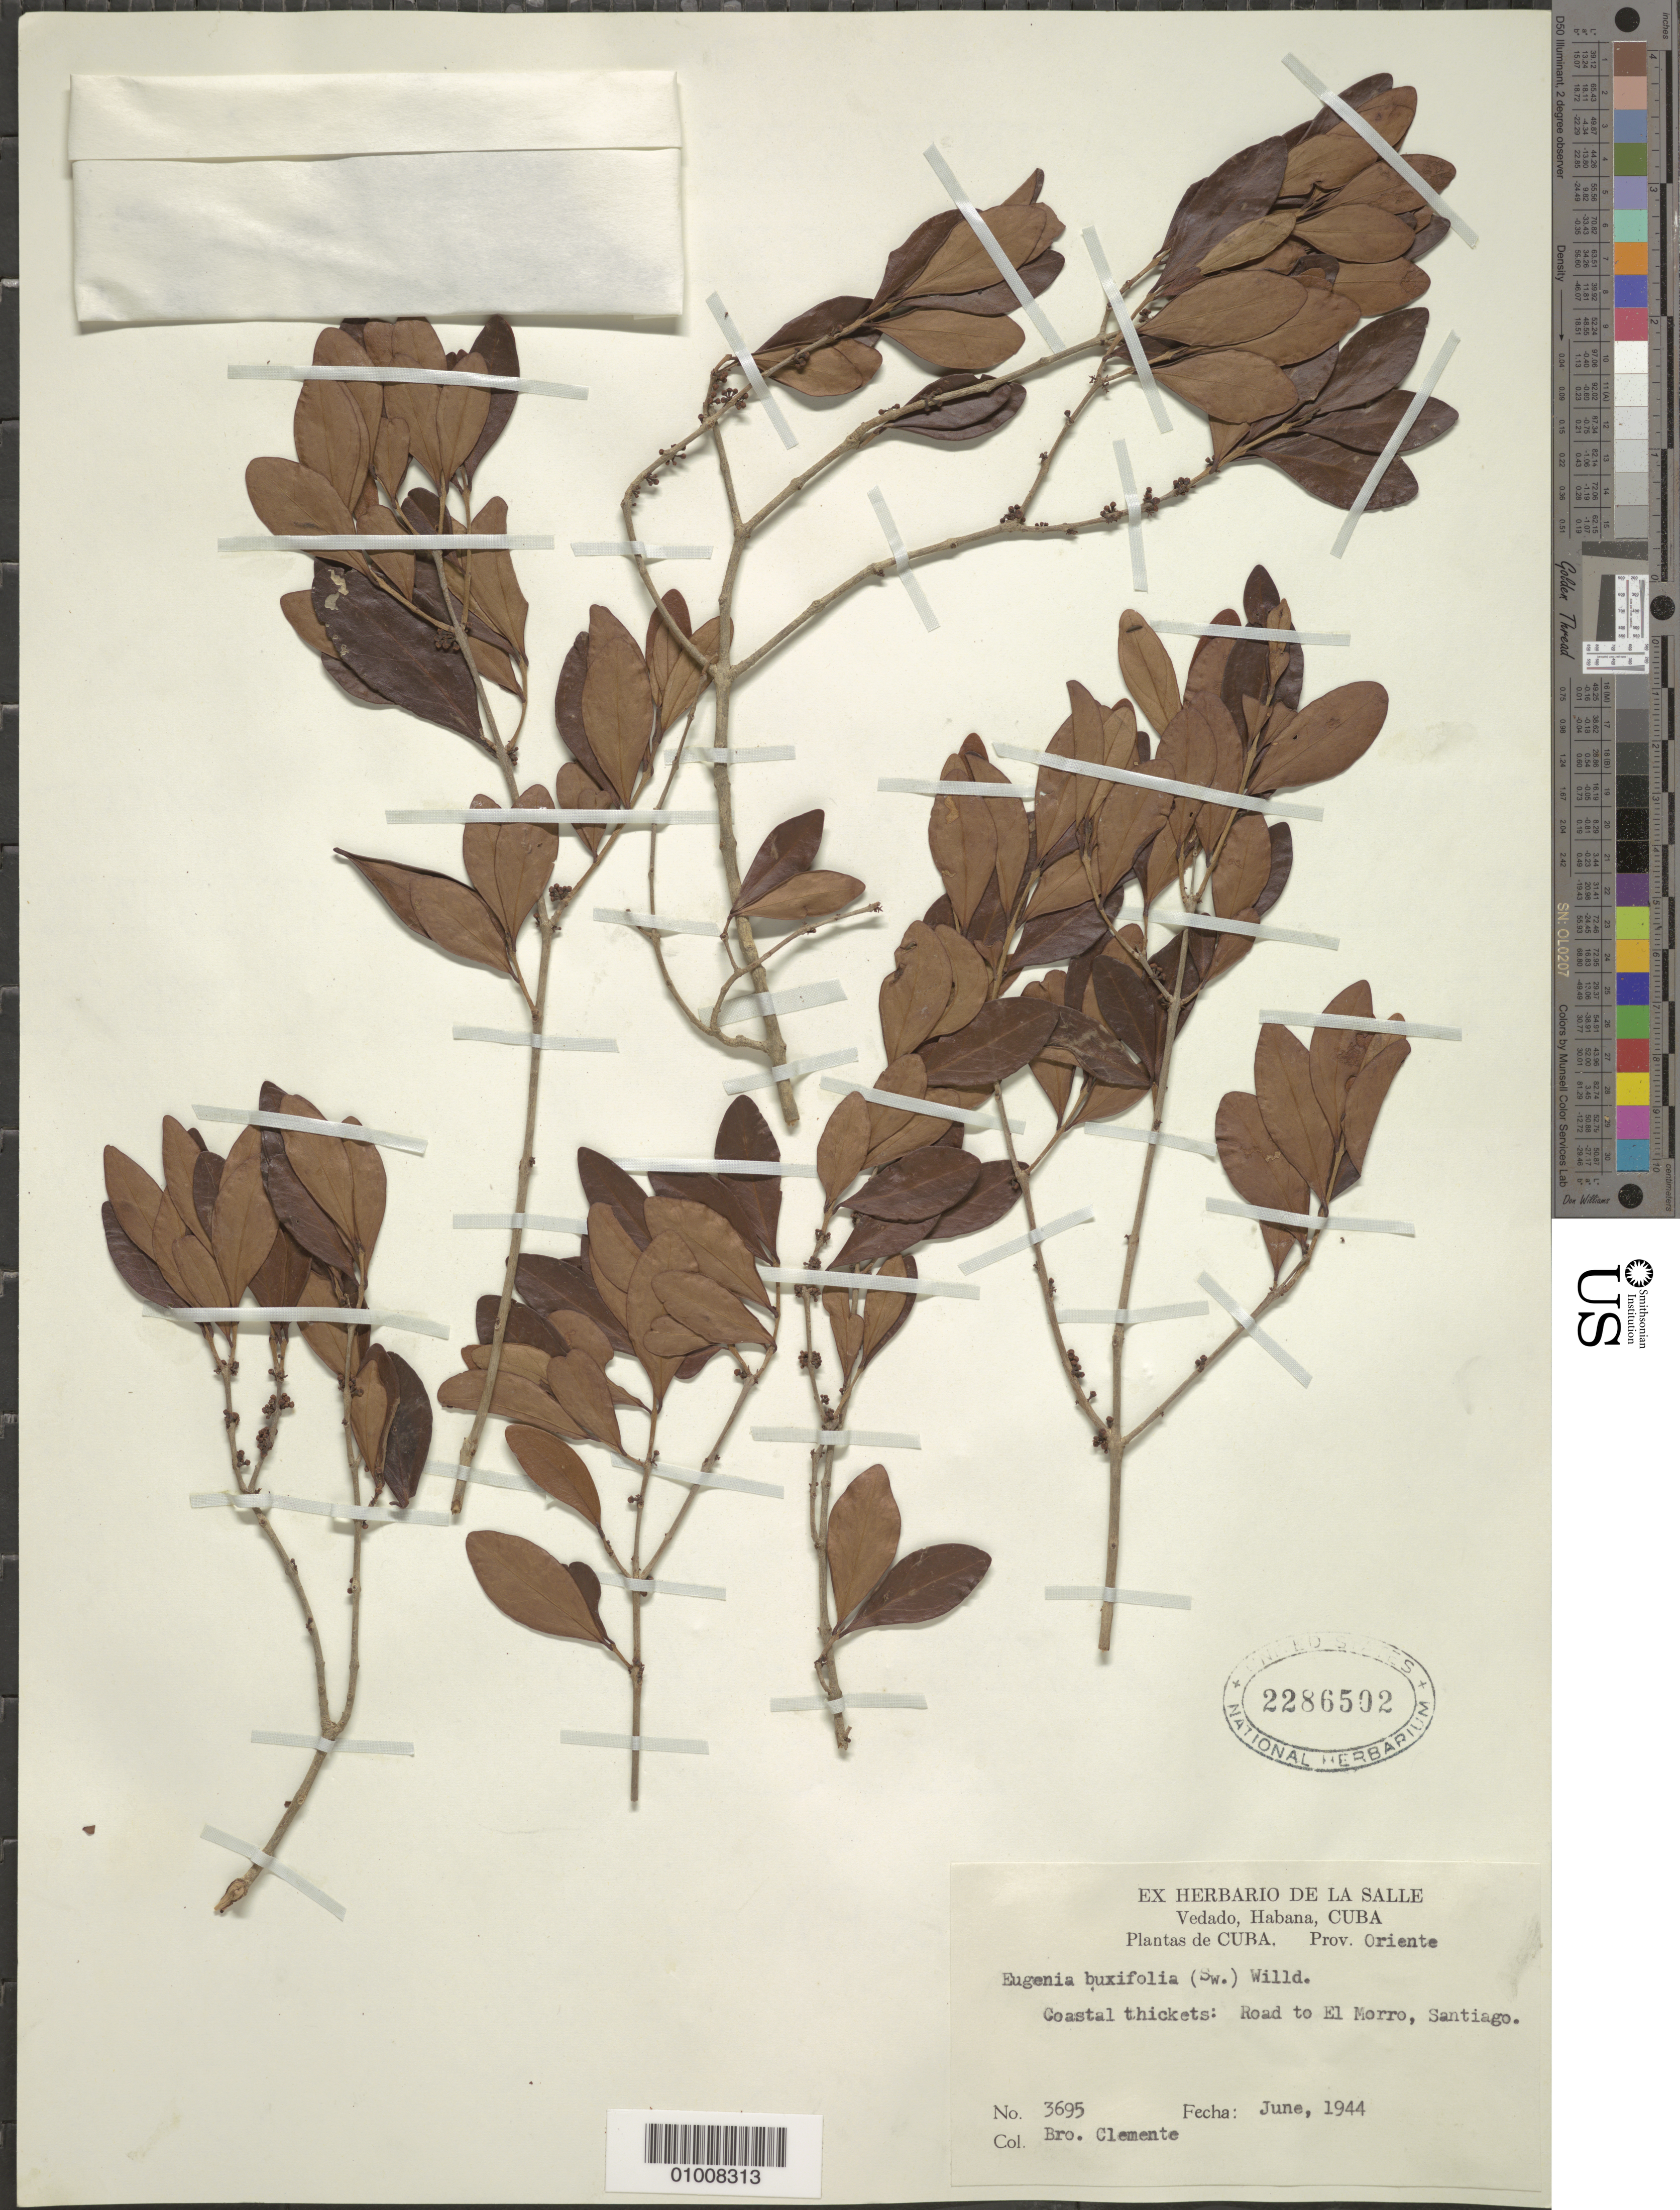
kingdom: Plantae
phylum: Tracheophyta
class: Magnoliopsida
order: Myrtales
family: Myrtaceae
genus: Eugenia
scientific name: Eugenia foetida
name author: Pers.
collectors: Bro. Clemente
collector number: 3695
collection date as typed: Jun 1944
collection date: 1944-06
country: Cuba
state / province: Santiago de Cuba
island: Cuba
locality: Coastal: Road to El Morro, Santiago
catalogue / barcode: US 2286502